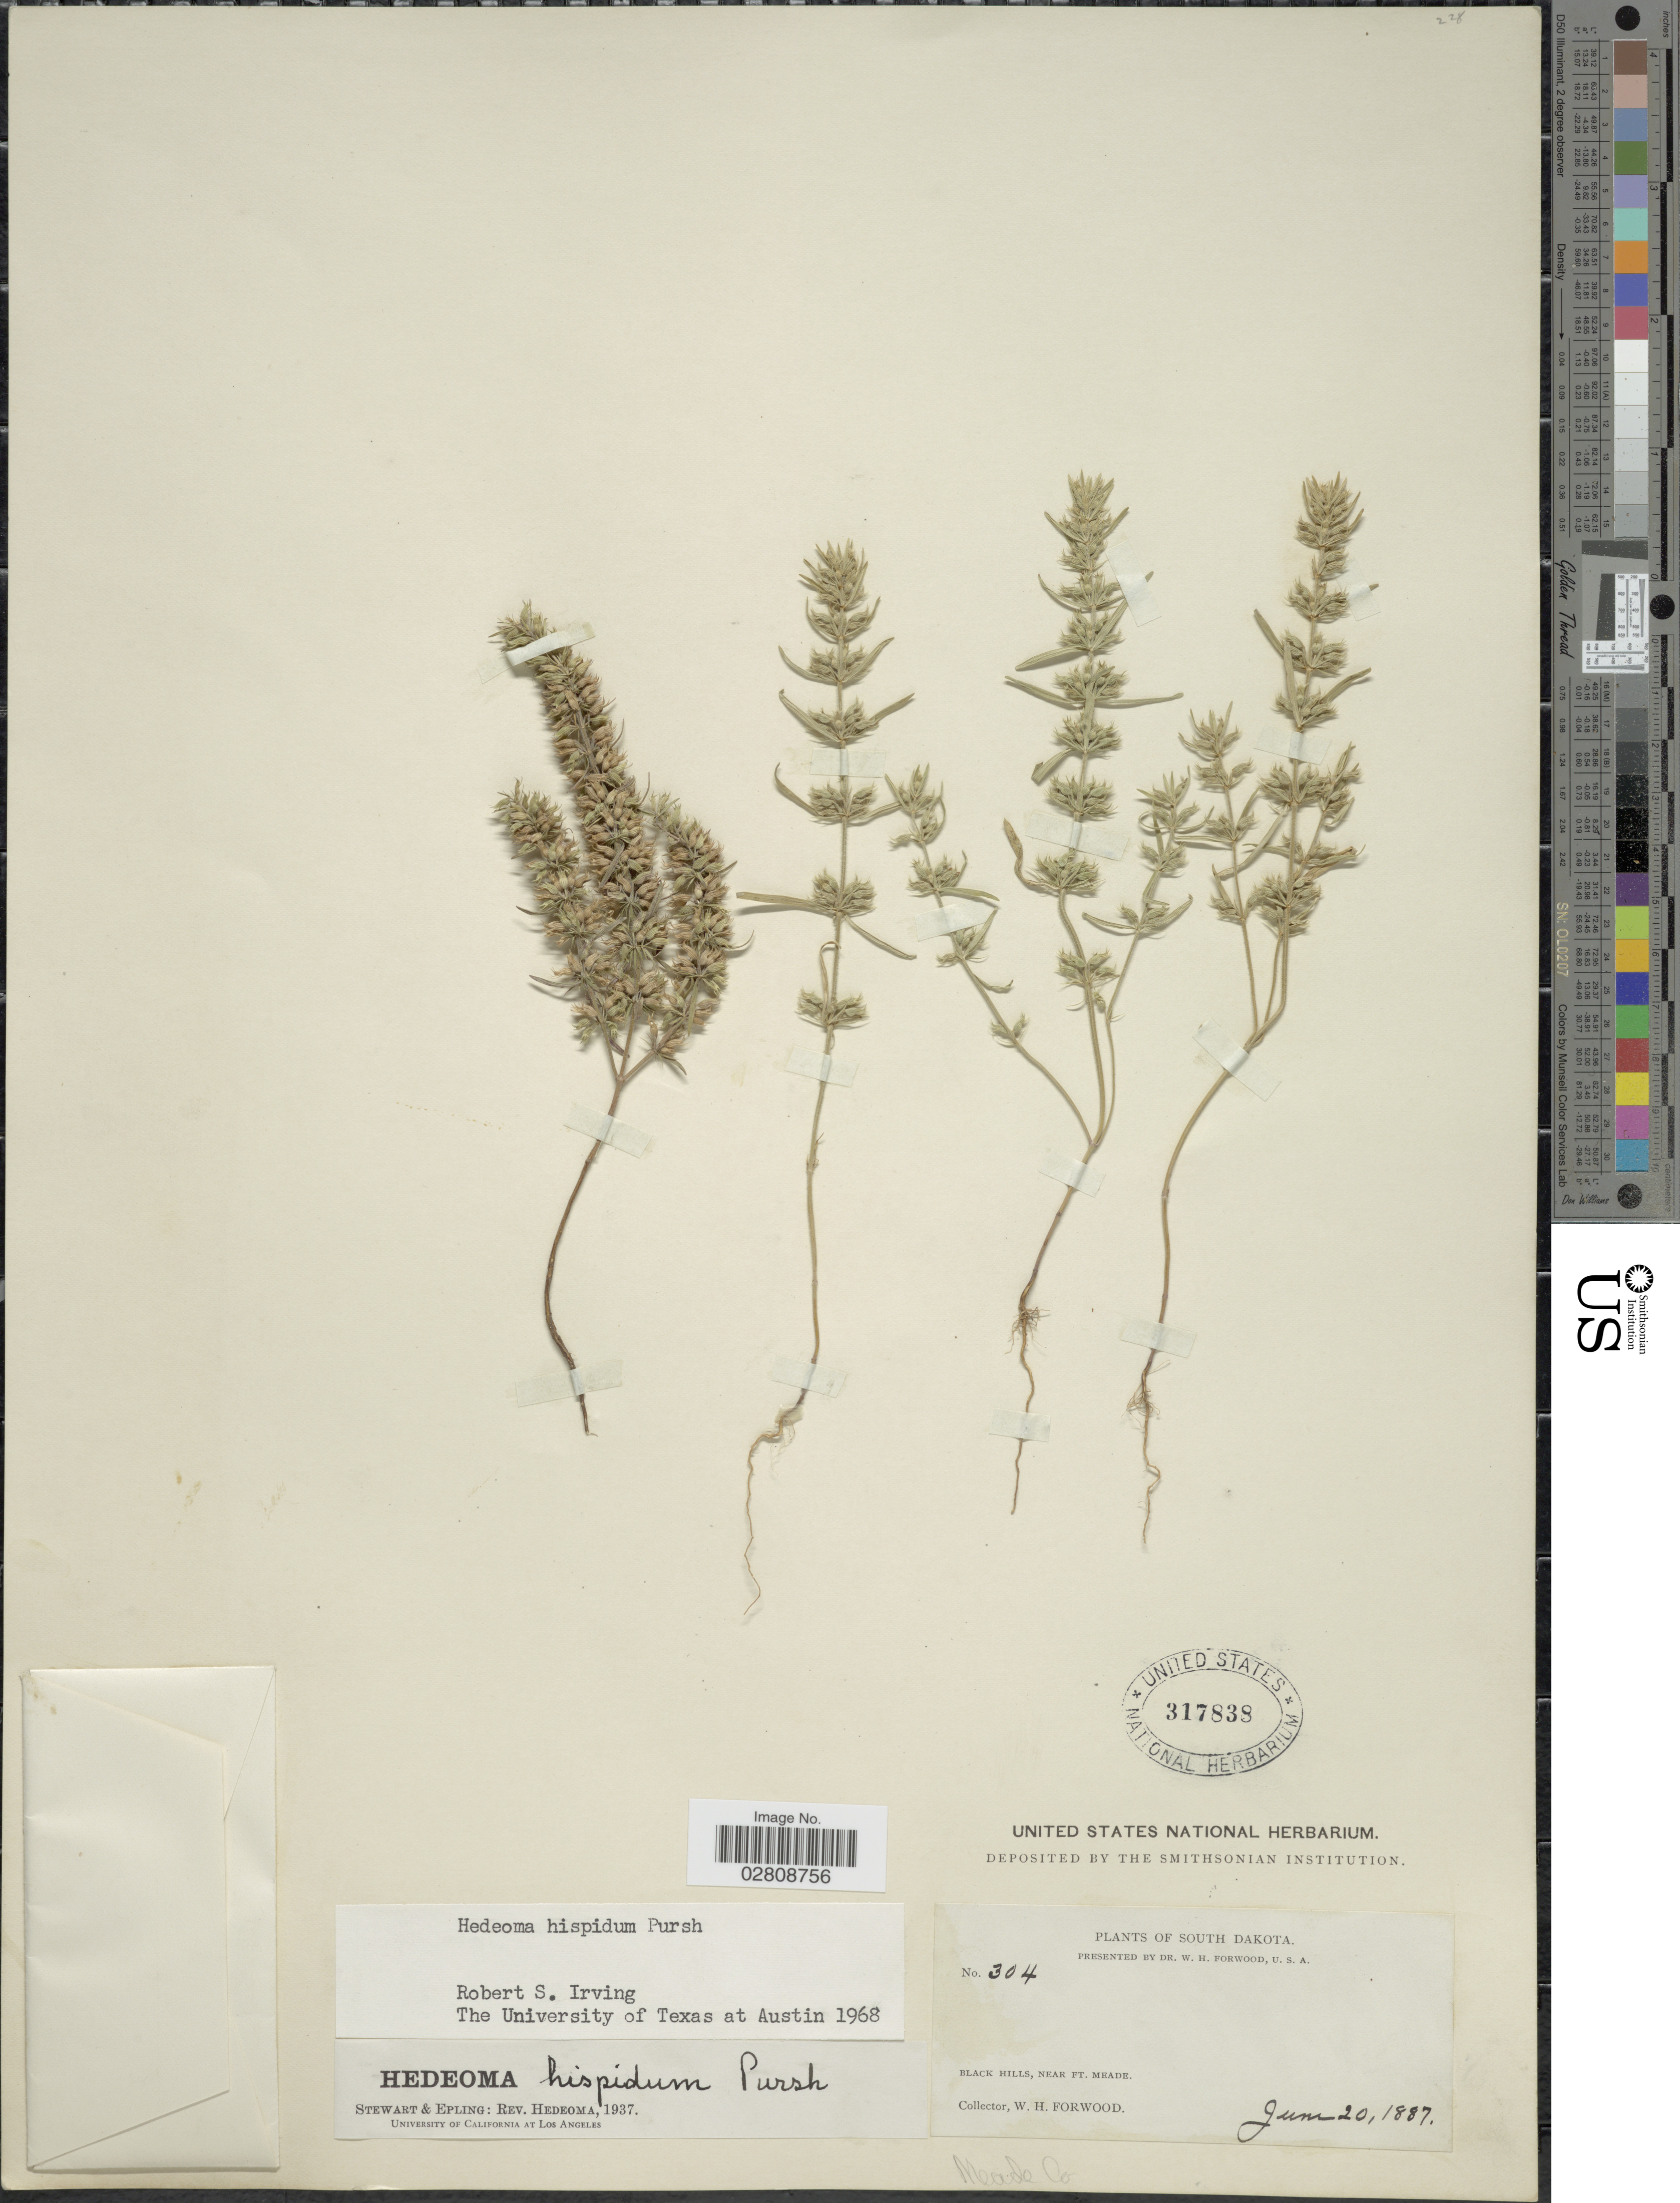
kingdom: Plantae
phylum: Tracheophyta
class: Magnoliopsida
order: Lamiales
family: Lamiaceae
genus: Hedeoma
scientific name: Hedeoma hispida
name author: Pursh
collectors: W. Forwood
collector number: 304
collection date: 1887-06-20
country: United States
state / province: South Dakota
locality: Black Hills, near Ft. Meade.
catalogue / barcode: US 317838